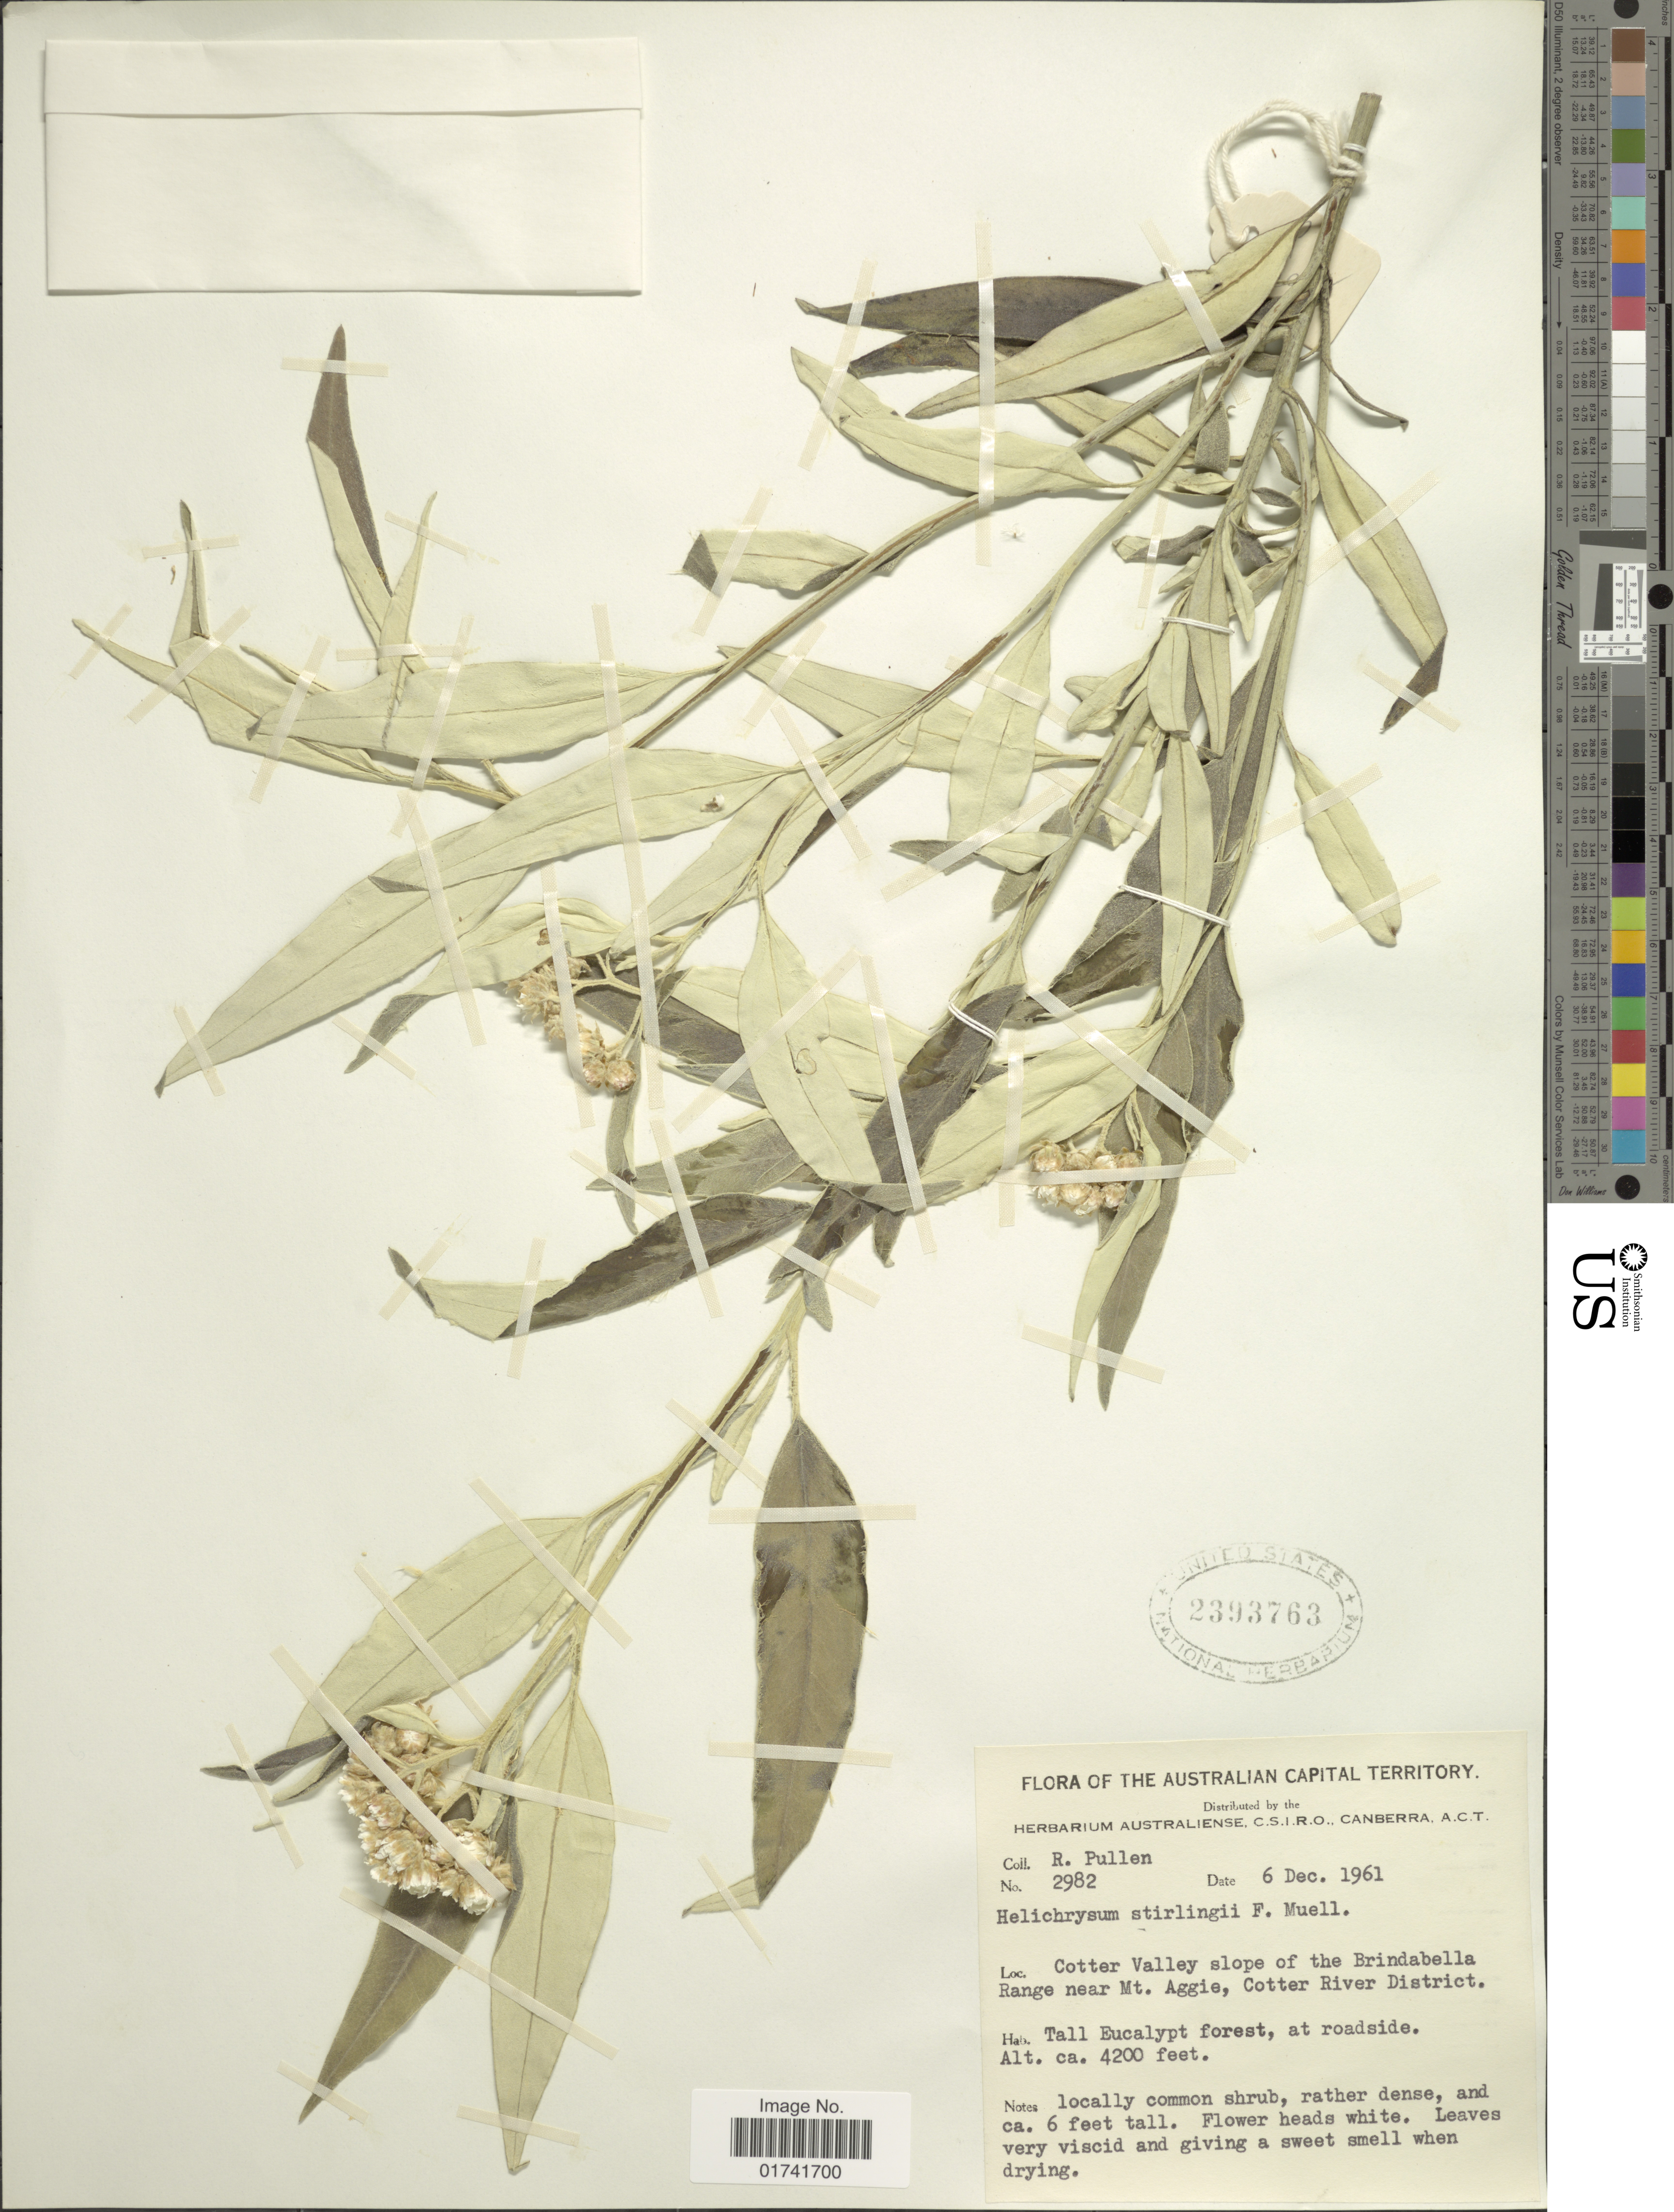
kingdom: Plantae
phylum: Tracheophyta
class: Magnoliopsida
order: Asterales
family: Asteraceae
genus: Ozothamnus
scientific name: Ozothamnus stirlingii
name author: (F. Muell.) Anderb.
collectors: R. Pullen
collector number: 2982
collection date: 1961-12-06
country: Australia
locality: Australian Capital Territory, Cotter Valley slope of the Brindabella Range near Mt. Aggie, Cotter River District.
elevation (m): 1280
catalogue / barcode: US 2393763